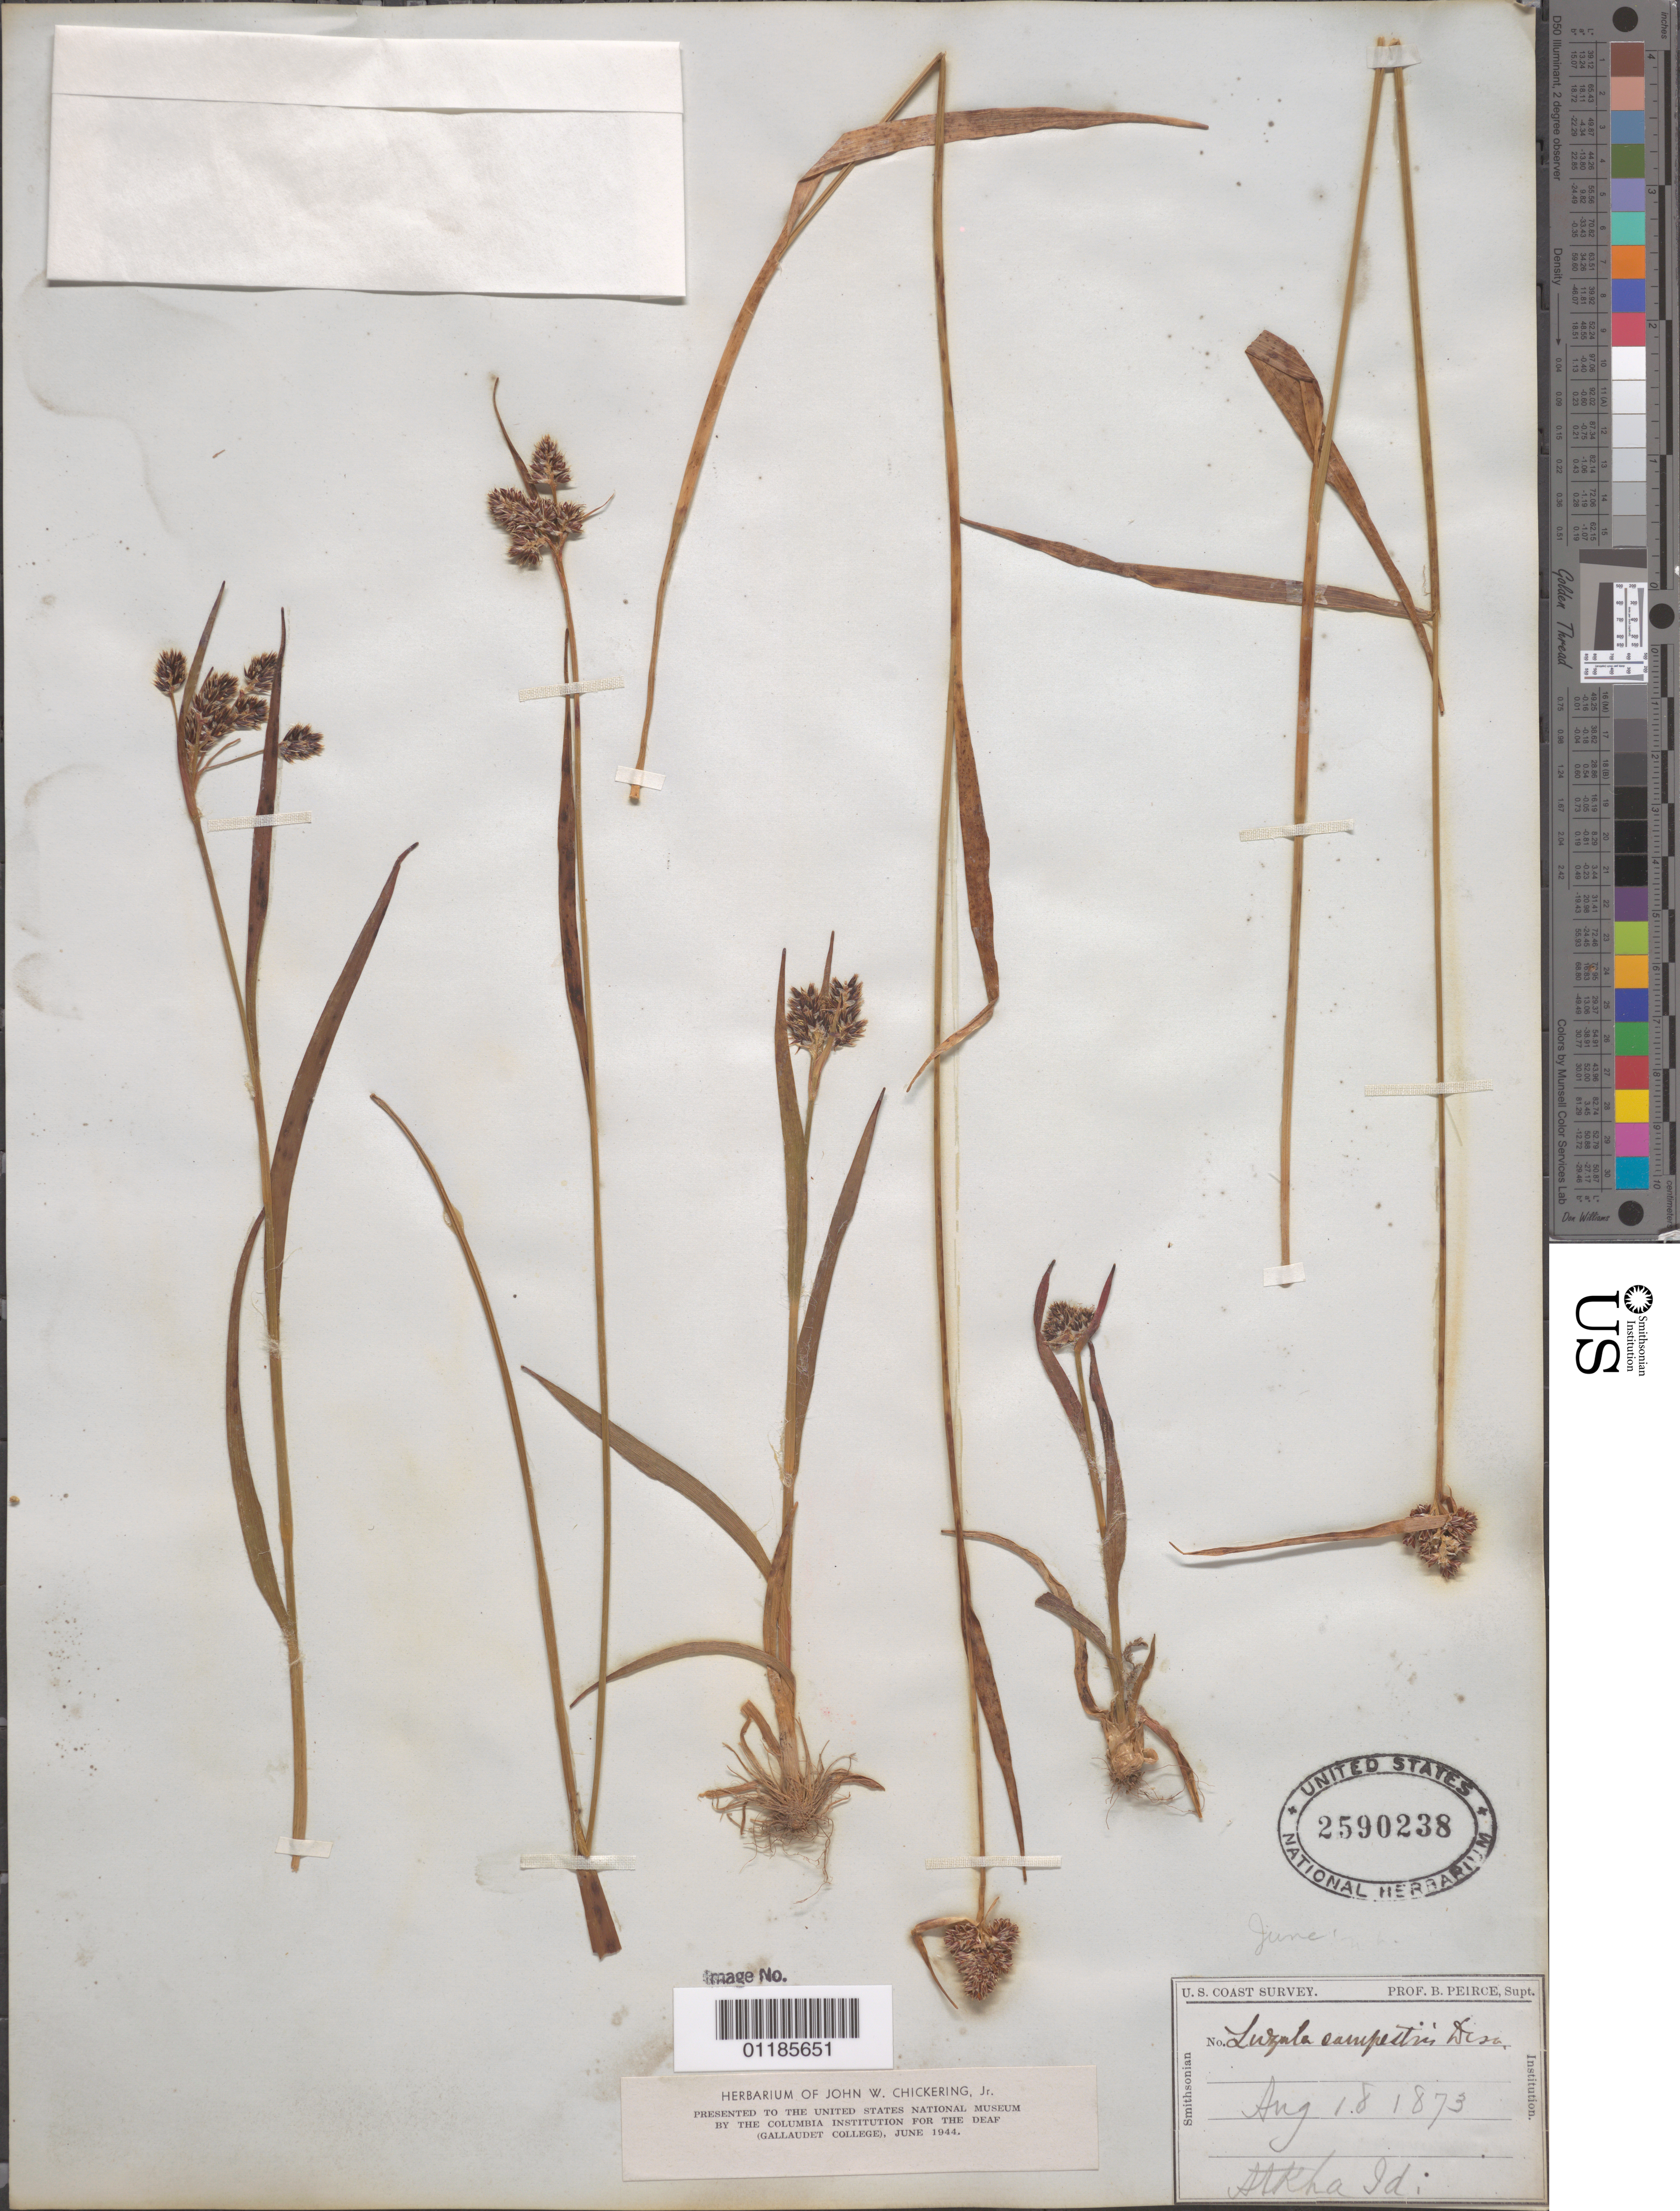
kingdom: Plantae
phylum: Tracheophyta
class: Liliopsida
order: Poales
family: Juncaceae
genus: Luzula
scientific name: Luzula campestris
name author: (L.) DC.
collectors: B. Peirce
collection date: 1873-08-18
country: United States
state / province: Alaska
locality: Sitka Island.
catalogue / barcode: US 2590238